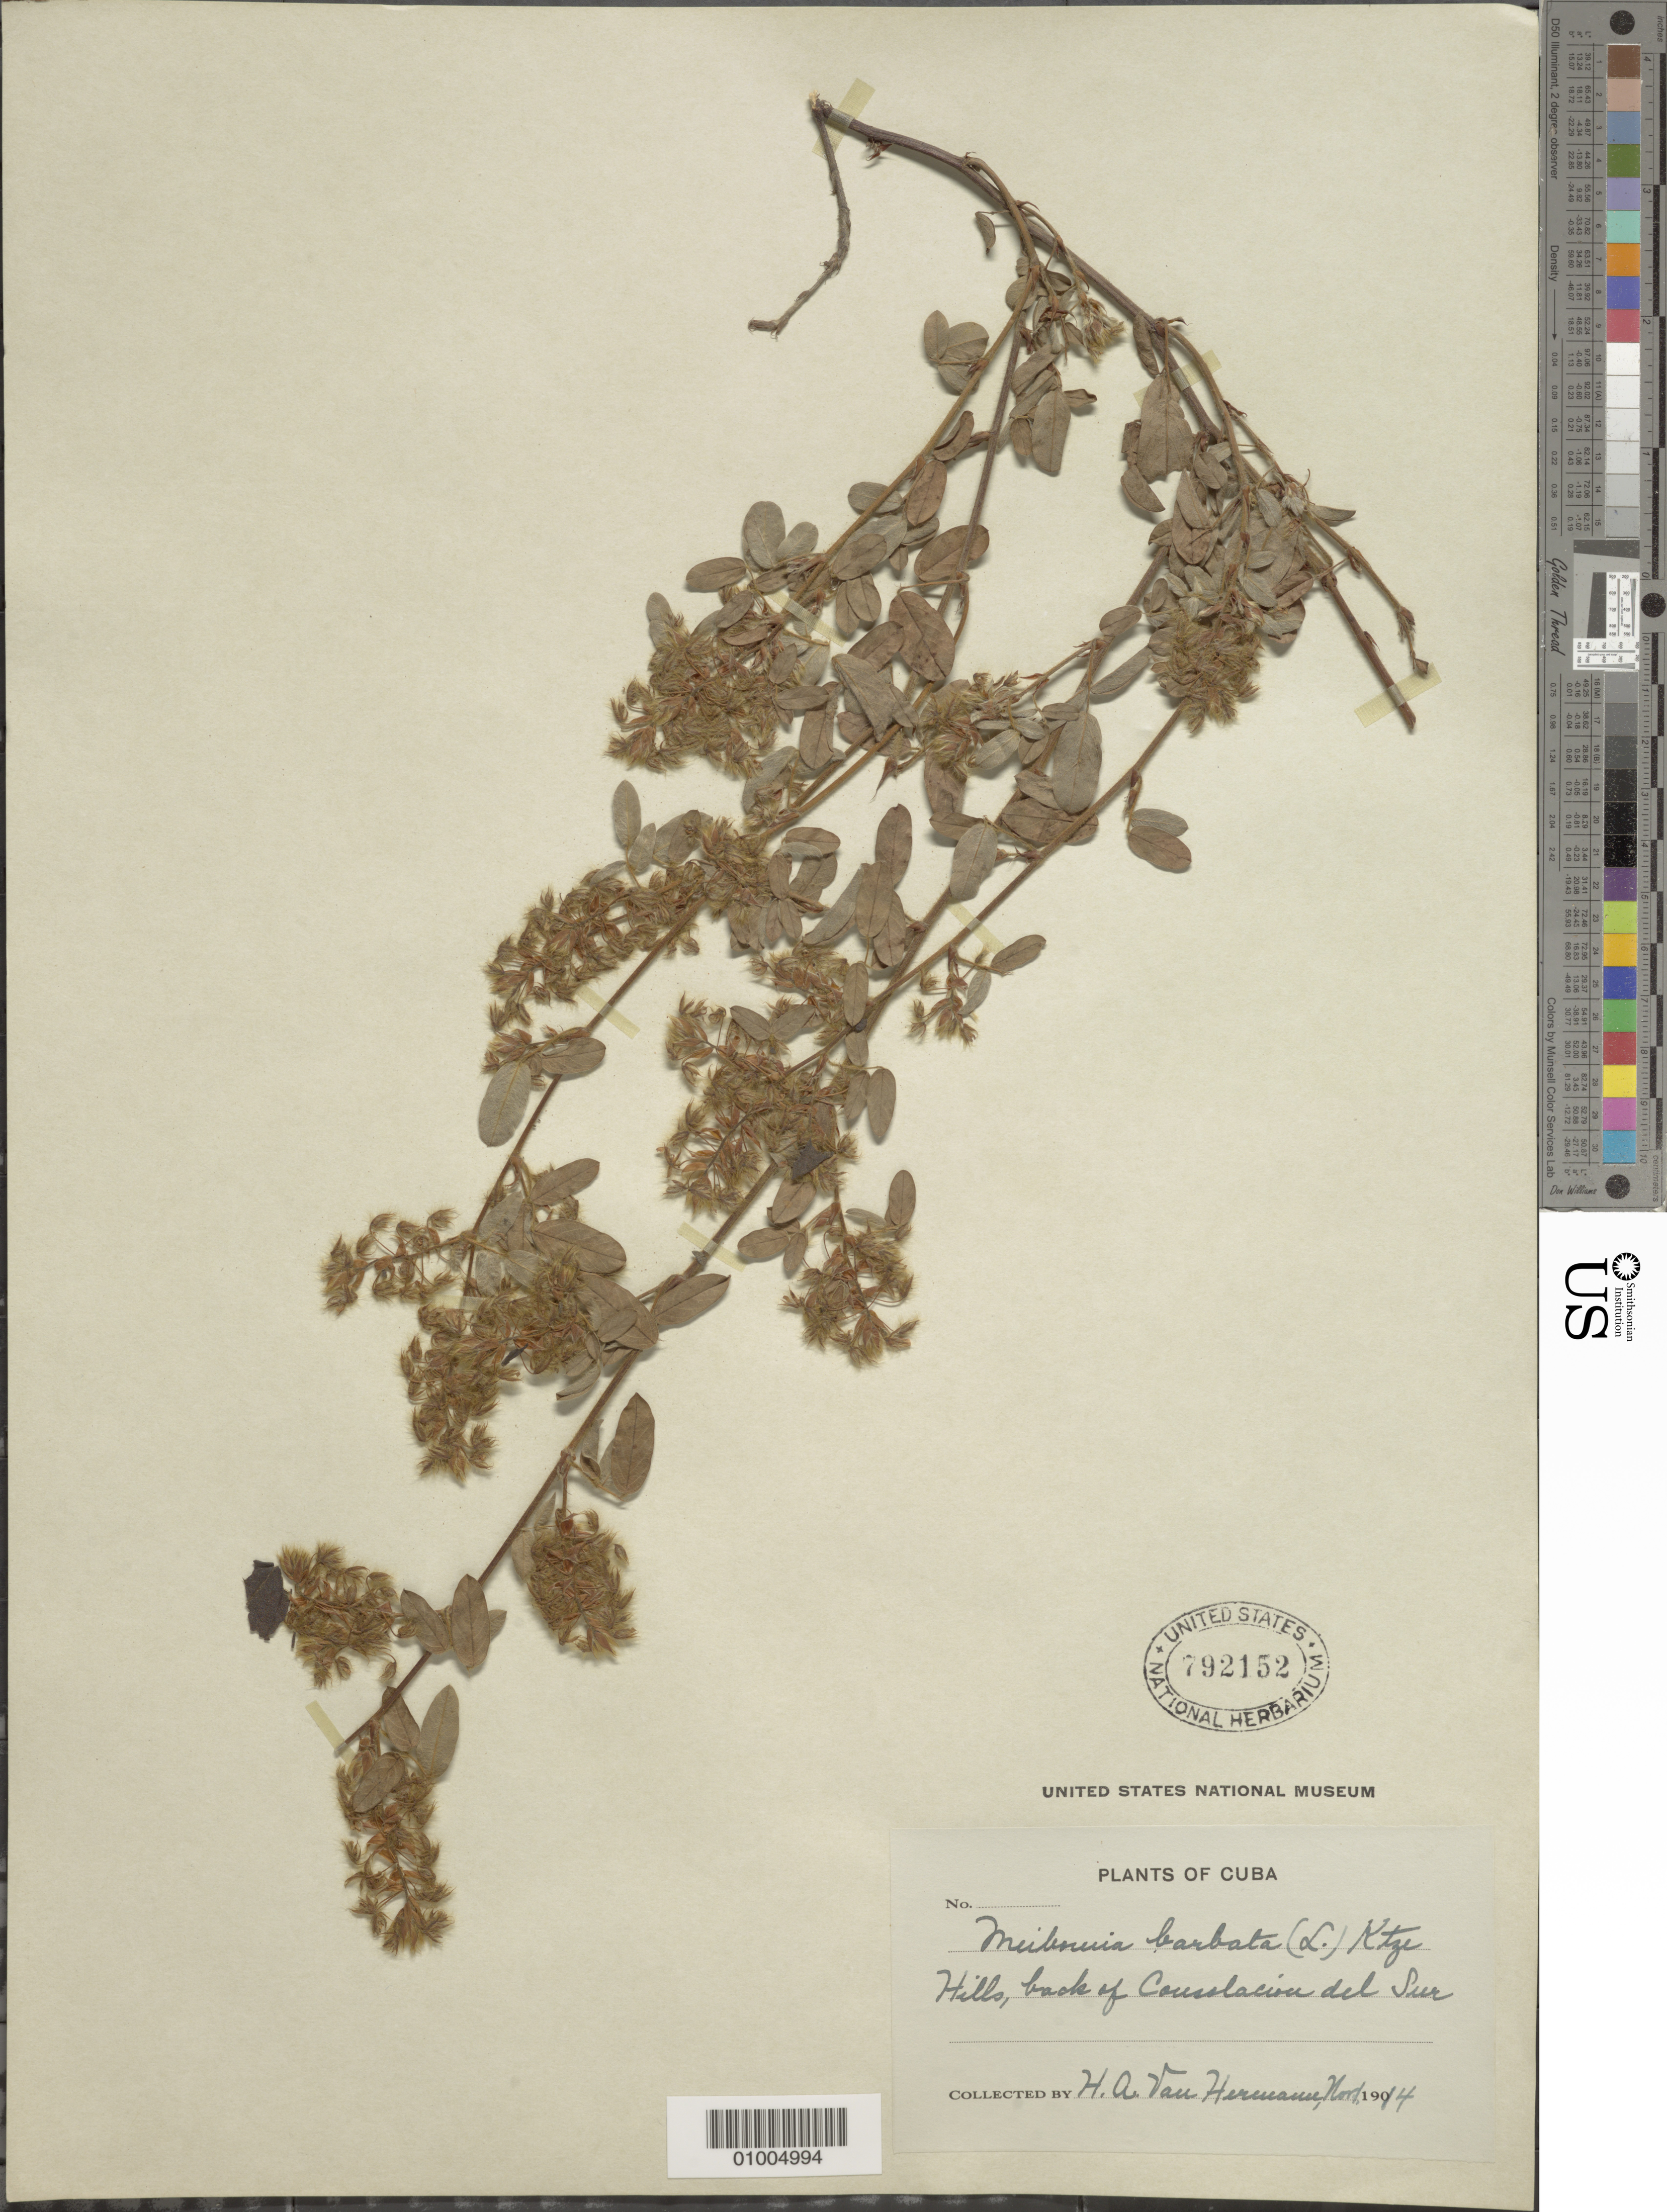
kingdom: Plantae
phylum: Tracheophyta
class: Magnoliopsida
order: Fabales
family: Fabaceae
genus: Grona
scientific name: Grona barbata var. barbata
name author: (L.) H. Ohashi & K. Ohashi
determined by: Strong, Mark T., (BOT), Smithsonian Institution - National Museum of Natural History (UNITED STATES)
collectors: V. Hermann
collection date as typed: Nov 1914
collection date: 1914-11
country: Cuba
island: Cuba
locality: Cousslaciru del Sur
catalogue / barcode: US 792152